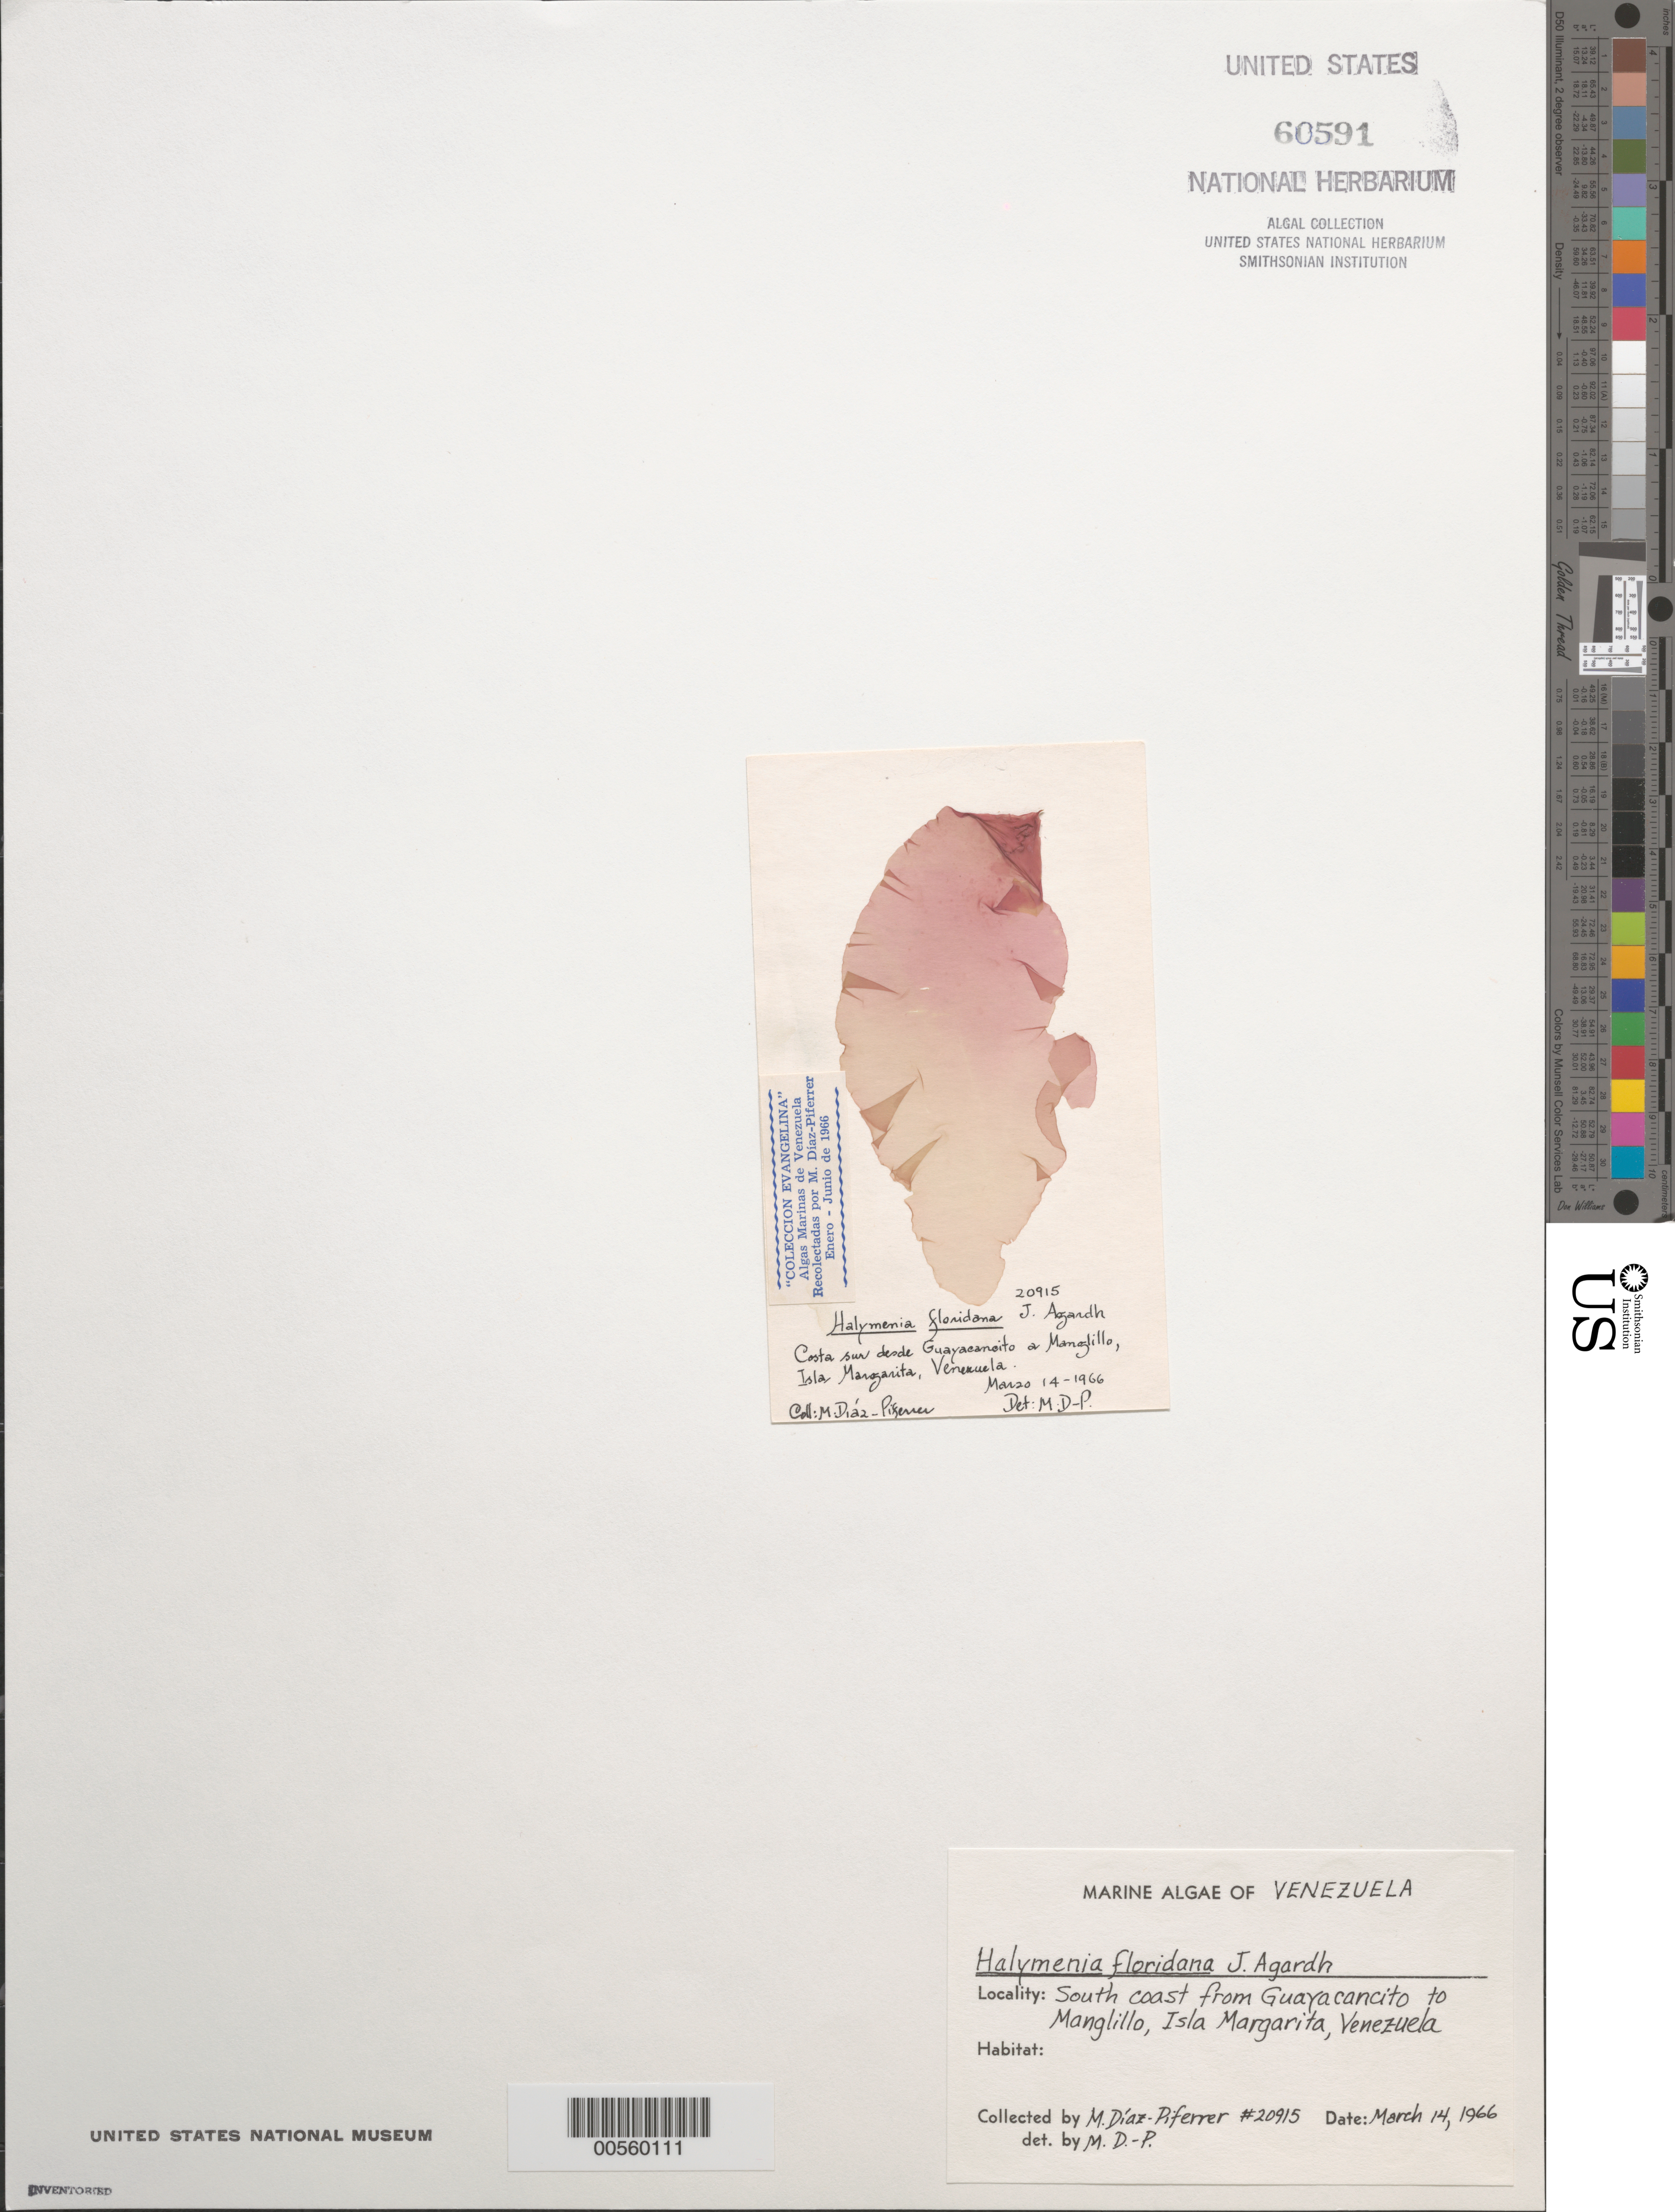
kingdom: Plantae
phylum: Rhodophyta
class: Florideophyceae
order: Halymeniales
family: Halymeniaceae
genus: Halymenia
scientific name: Halymenia floridana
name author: J. Agardh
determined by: Diaz-Piferrer, M.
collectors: M. Diaz-Piferrer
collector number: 20915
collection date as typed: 14 Mar 1966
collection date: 1966-03-14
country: Venezuela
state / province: Nueva Esparta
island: Margarita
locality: Guayacaneito to Manglillo, Peninsula de Macanao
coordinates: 11 N, 64 W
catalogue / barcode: US 60591